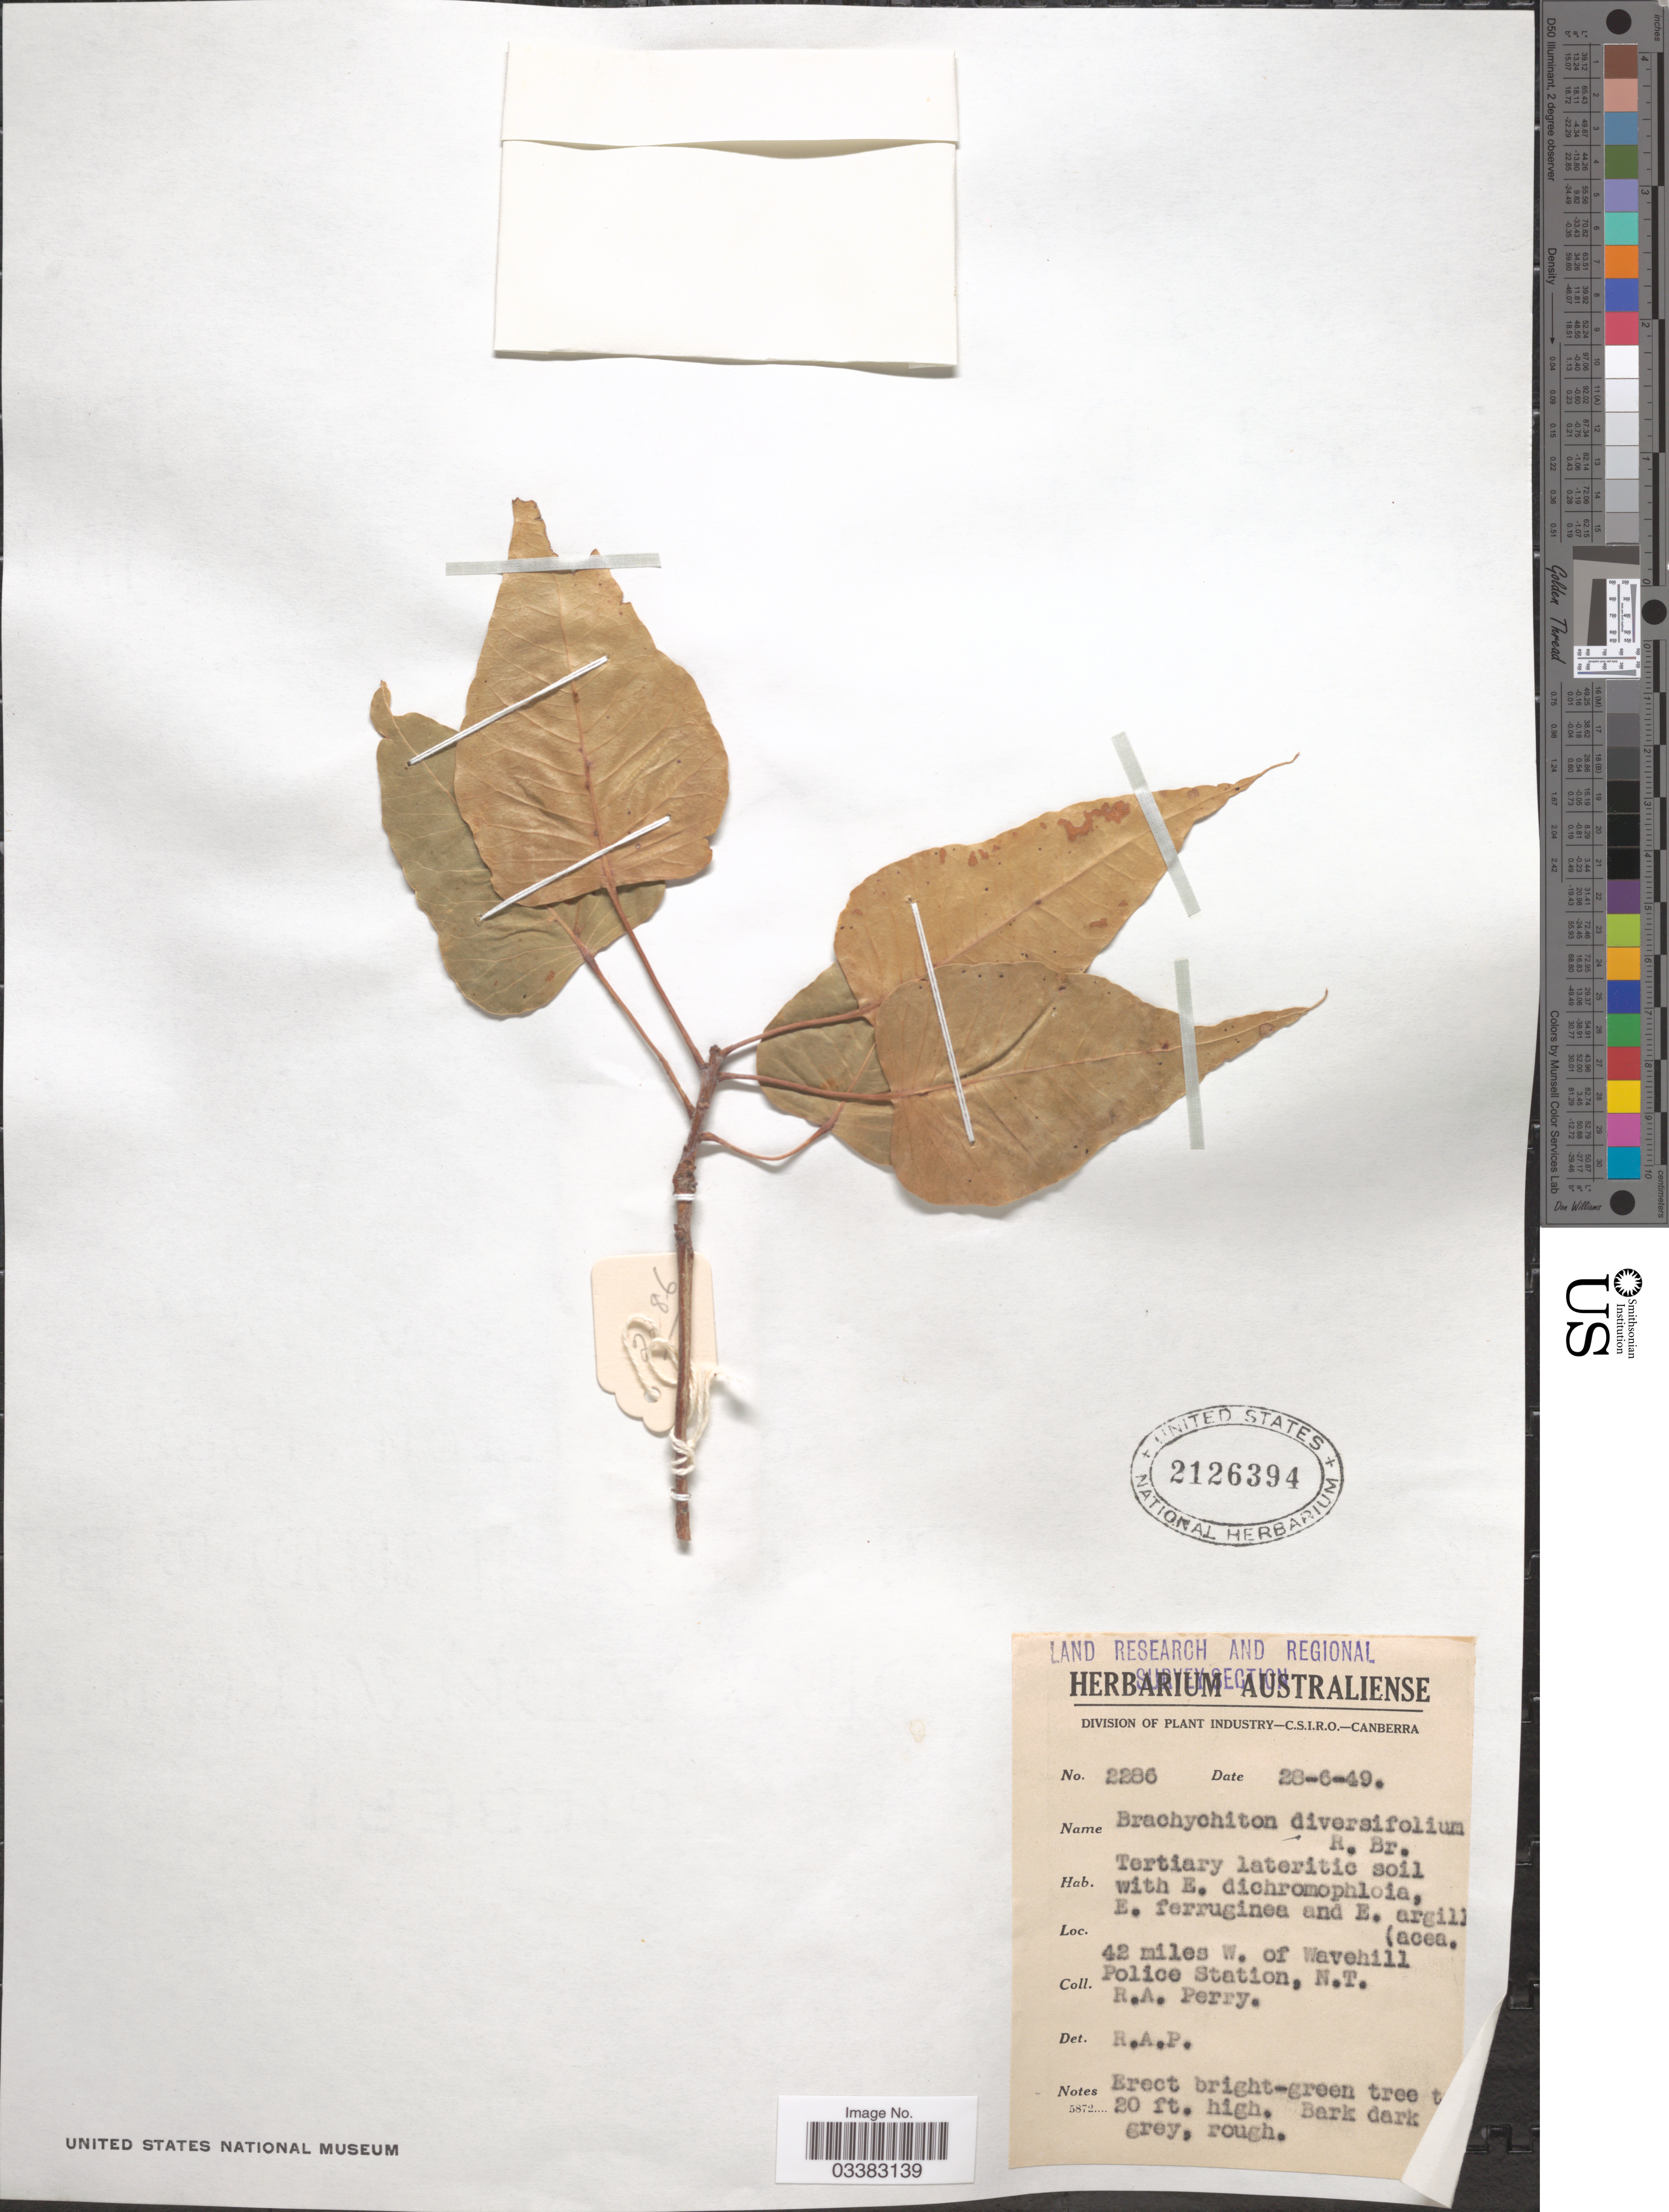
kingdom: Plantae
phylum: Tracheophyta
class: Magnoliopsida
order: Malvales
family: Malvaceae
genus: Brachychiton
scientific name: Brachychiton populneus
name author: (Schott & Endl.) R. Br.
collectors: Perry, R. A.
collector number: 2286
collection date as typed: Transcribed d/m/y: 28/6/49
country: Australia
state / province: Northern Territory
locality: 42 miles W. of Wavehill Police Station, N.T.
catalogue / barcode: US 2126394